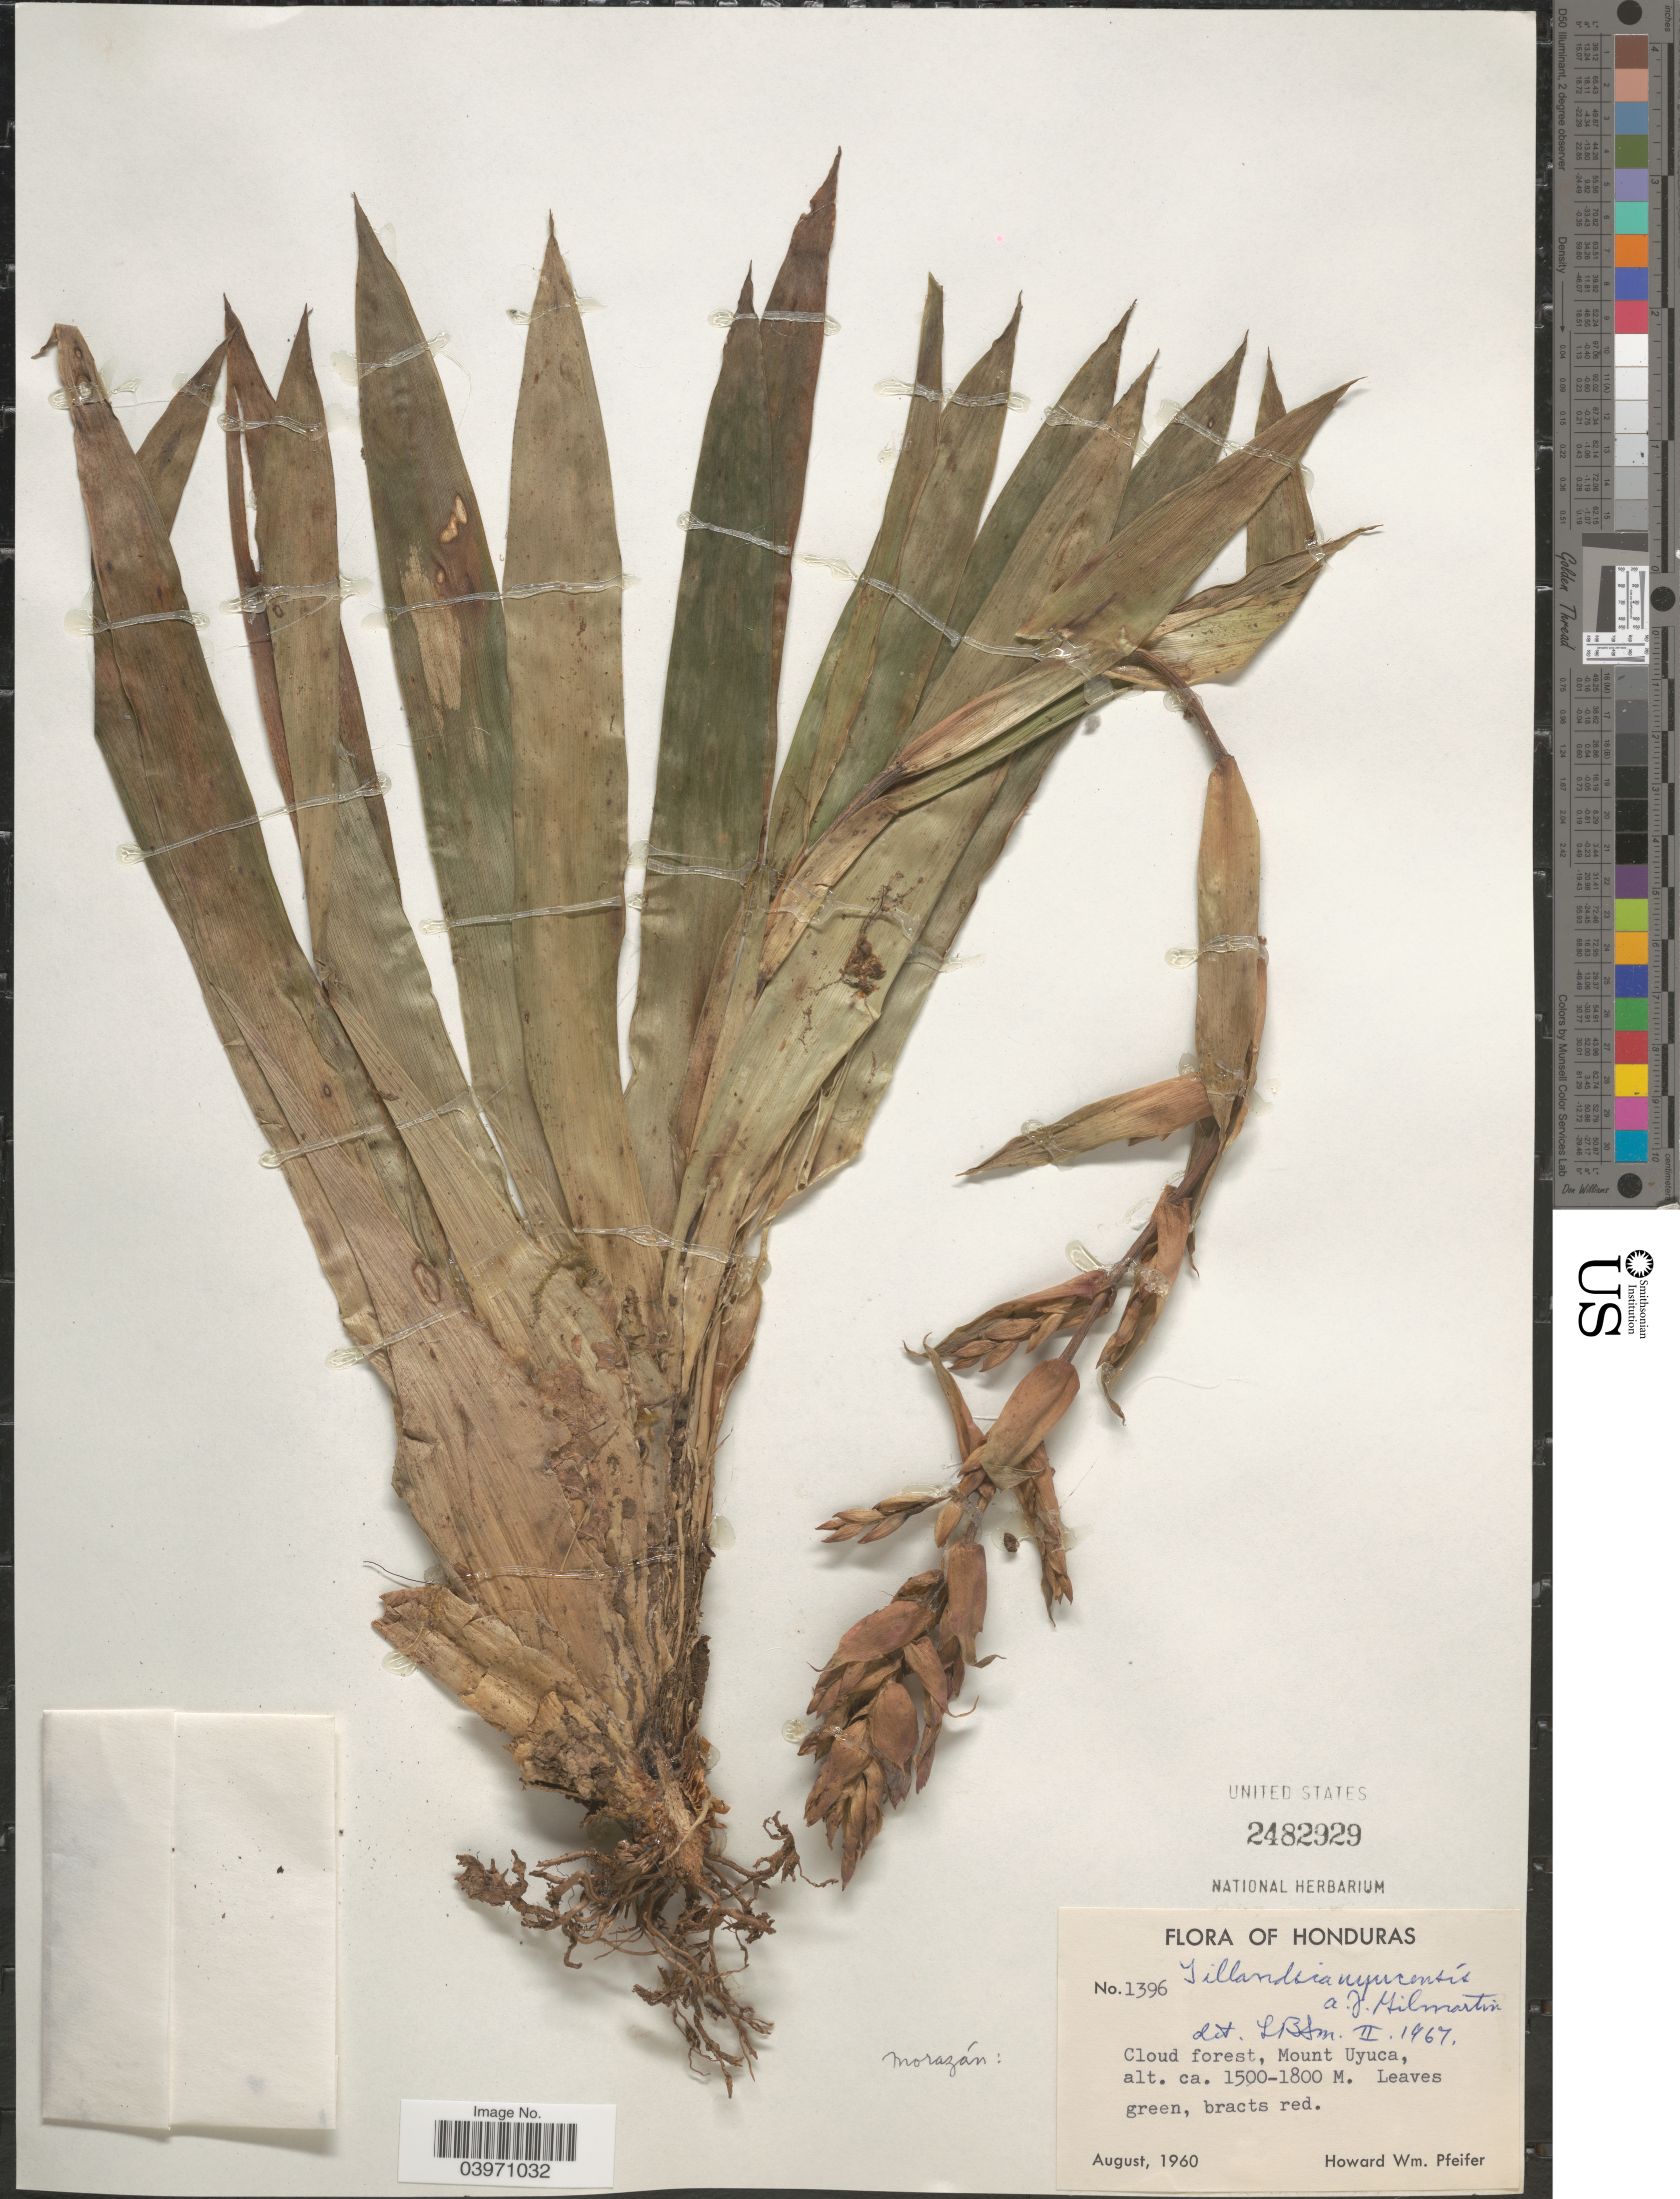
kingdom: Plantae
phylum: Tracheophyta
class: Liliopsida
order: Poales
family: Bromeliaceae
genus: Tillandsia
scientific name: Tillandsia guatemalensis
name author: L.B. Sm.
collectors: H. W. Pfeifer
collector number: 1396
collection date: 1960-08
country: Honduras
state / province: Fco. Morazán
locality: Morazán: Cloud forest, Mount Uyuca.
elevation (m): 1500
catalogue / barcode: US 2482929